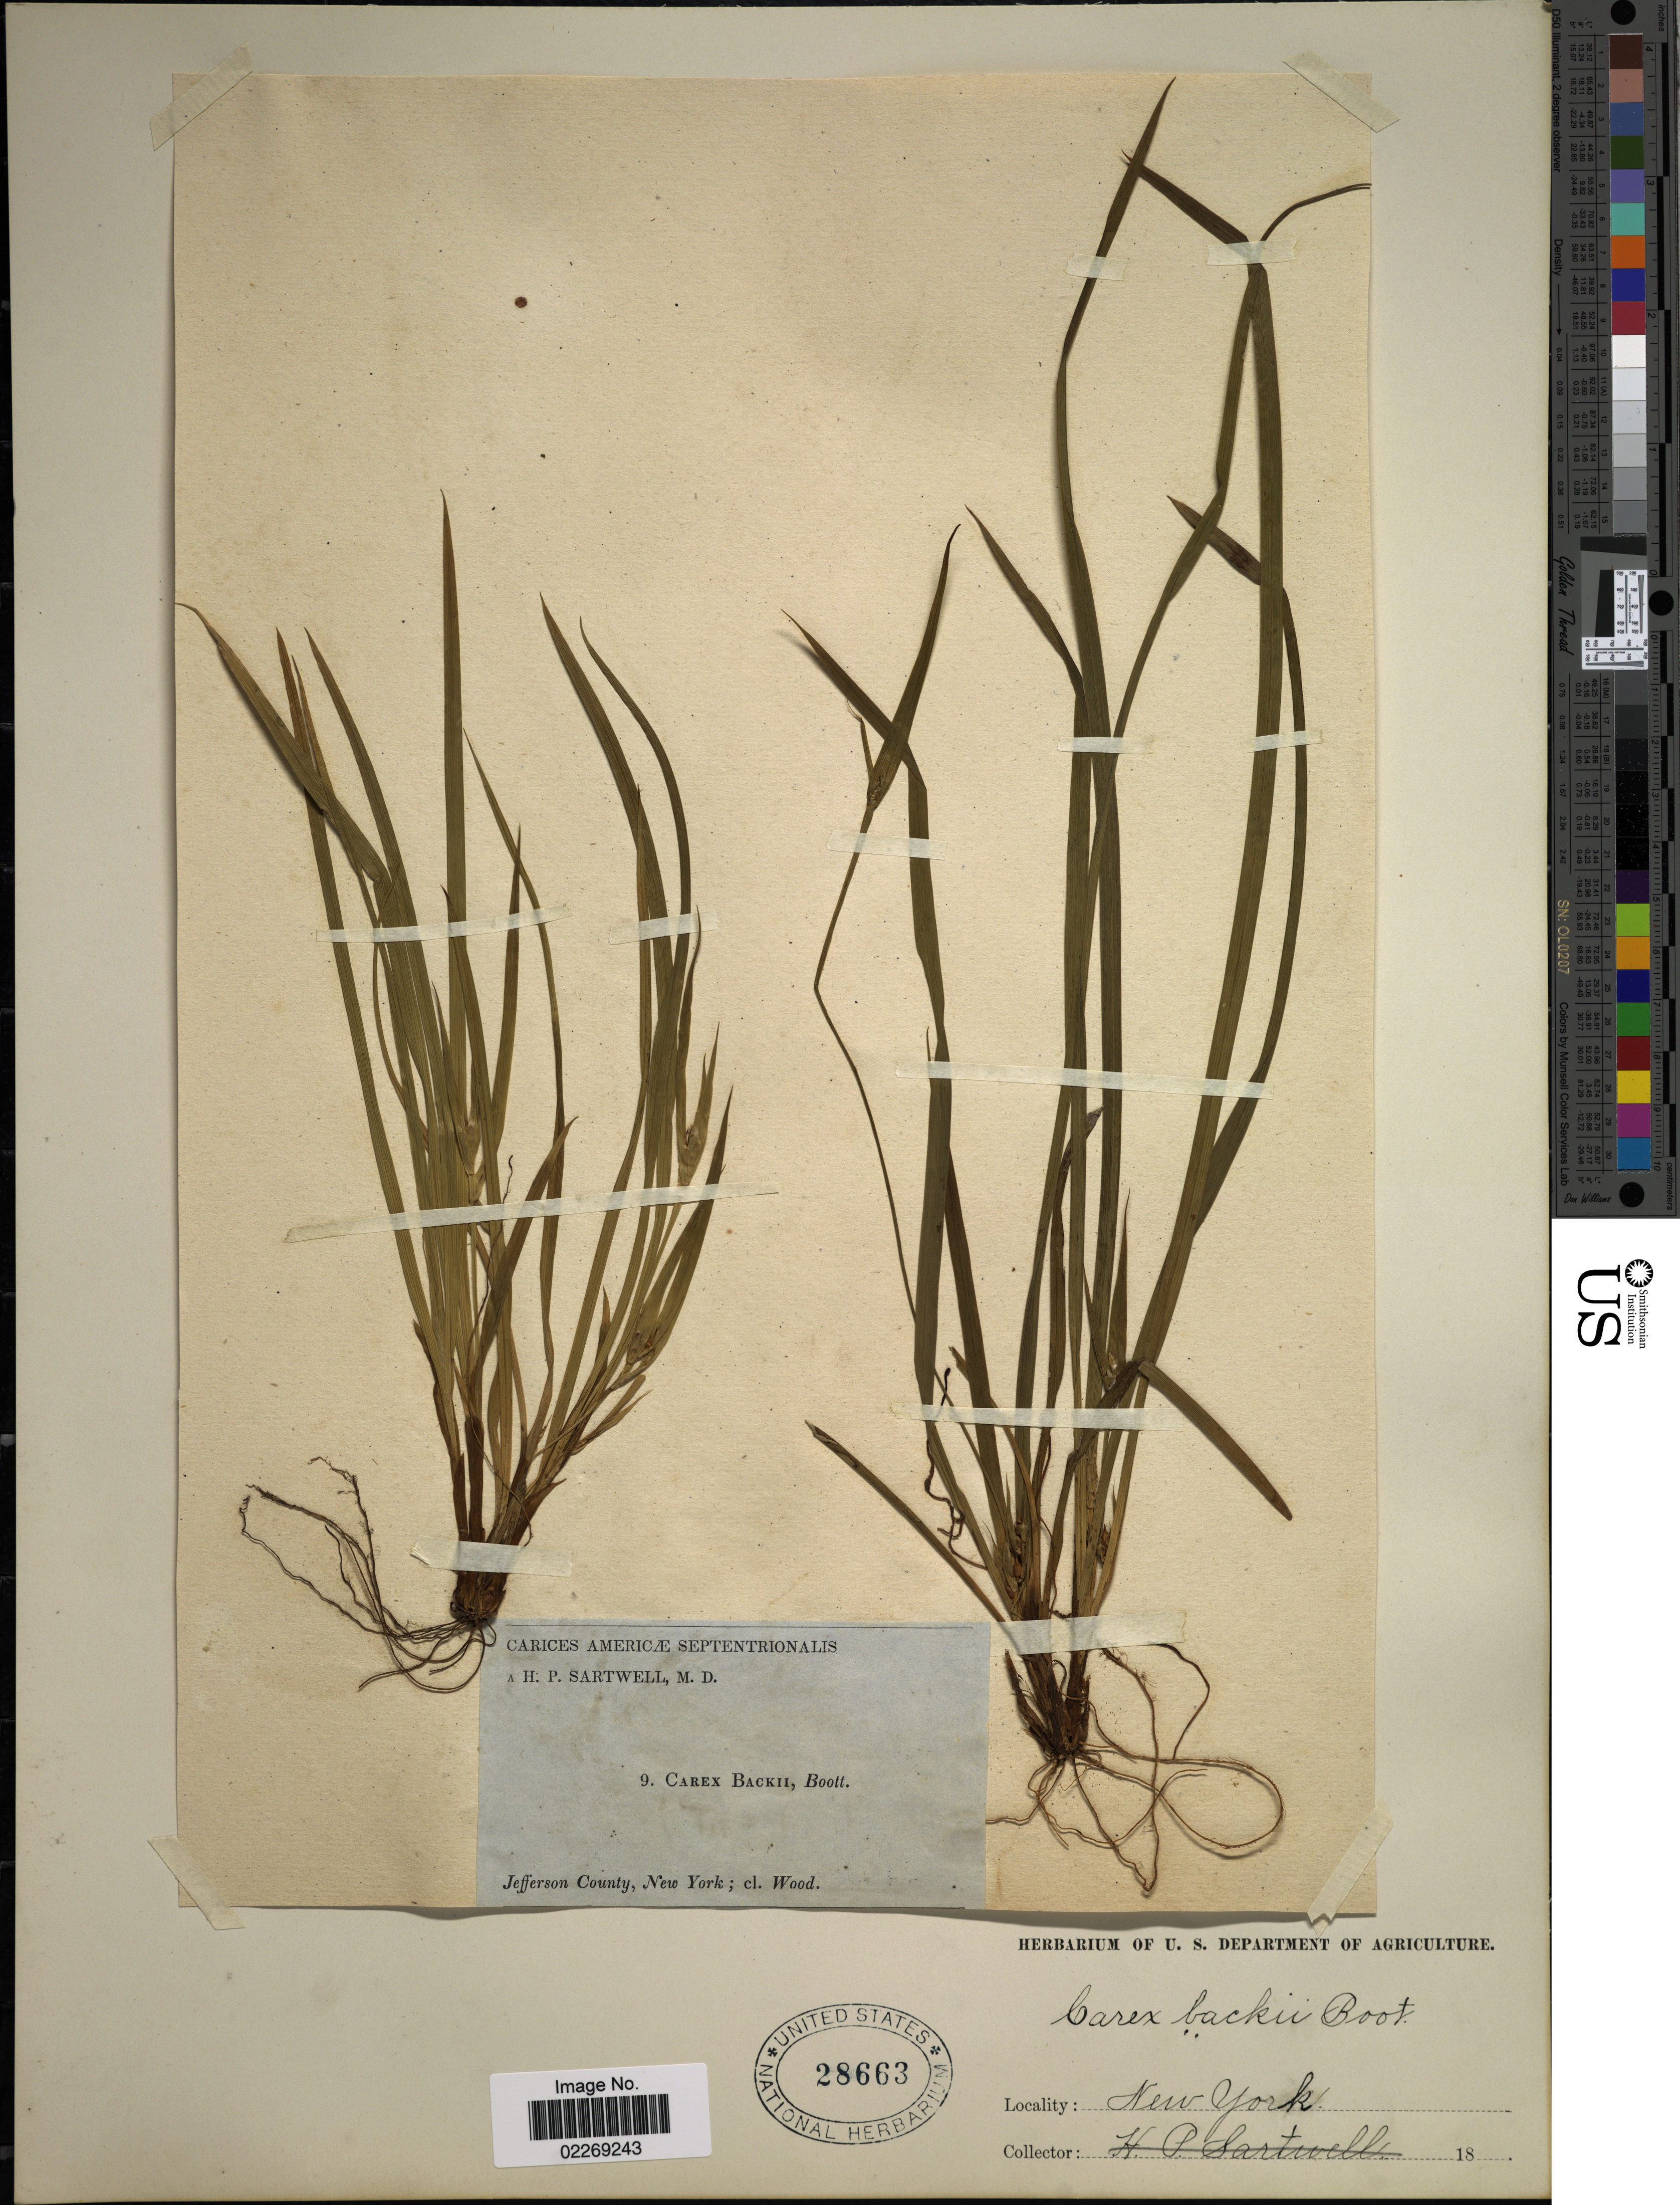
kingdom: Plantae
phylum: Tracheophyta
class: Liliopsida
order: Poales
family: Cyperaceae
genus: Carex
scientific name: Carex backii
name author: Boott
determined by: Strong, Mark T., (BOT), Smithsonian Institution - National Museum of Natural History (UNITED STATES)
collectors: Wood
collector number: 9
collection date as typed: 18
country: United States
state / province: New York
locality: Jefferson County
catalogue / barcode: US 28663